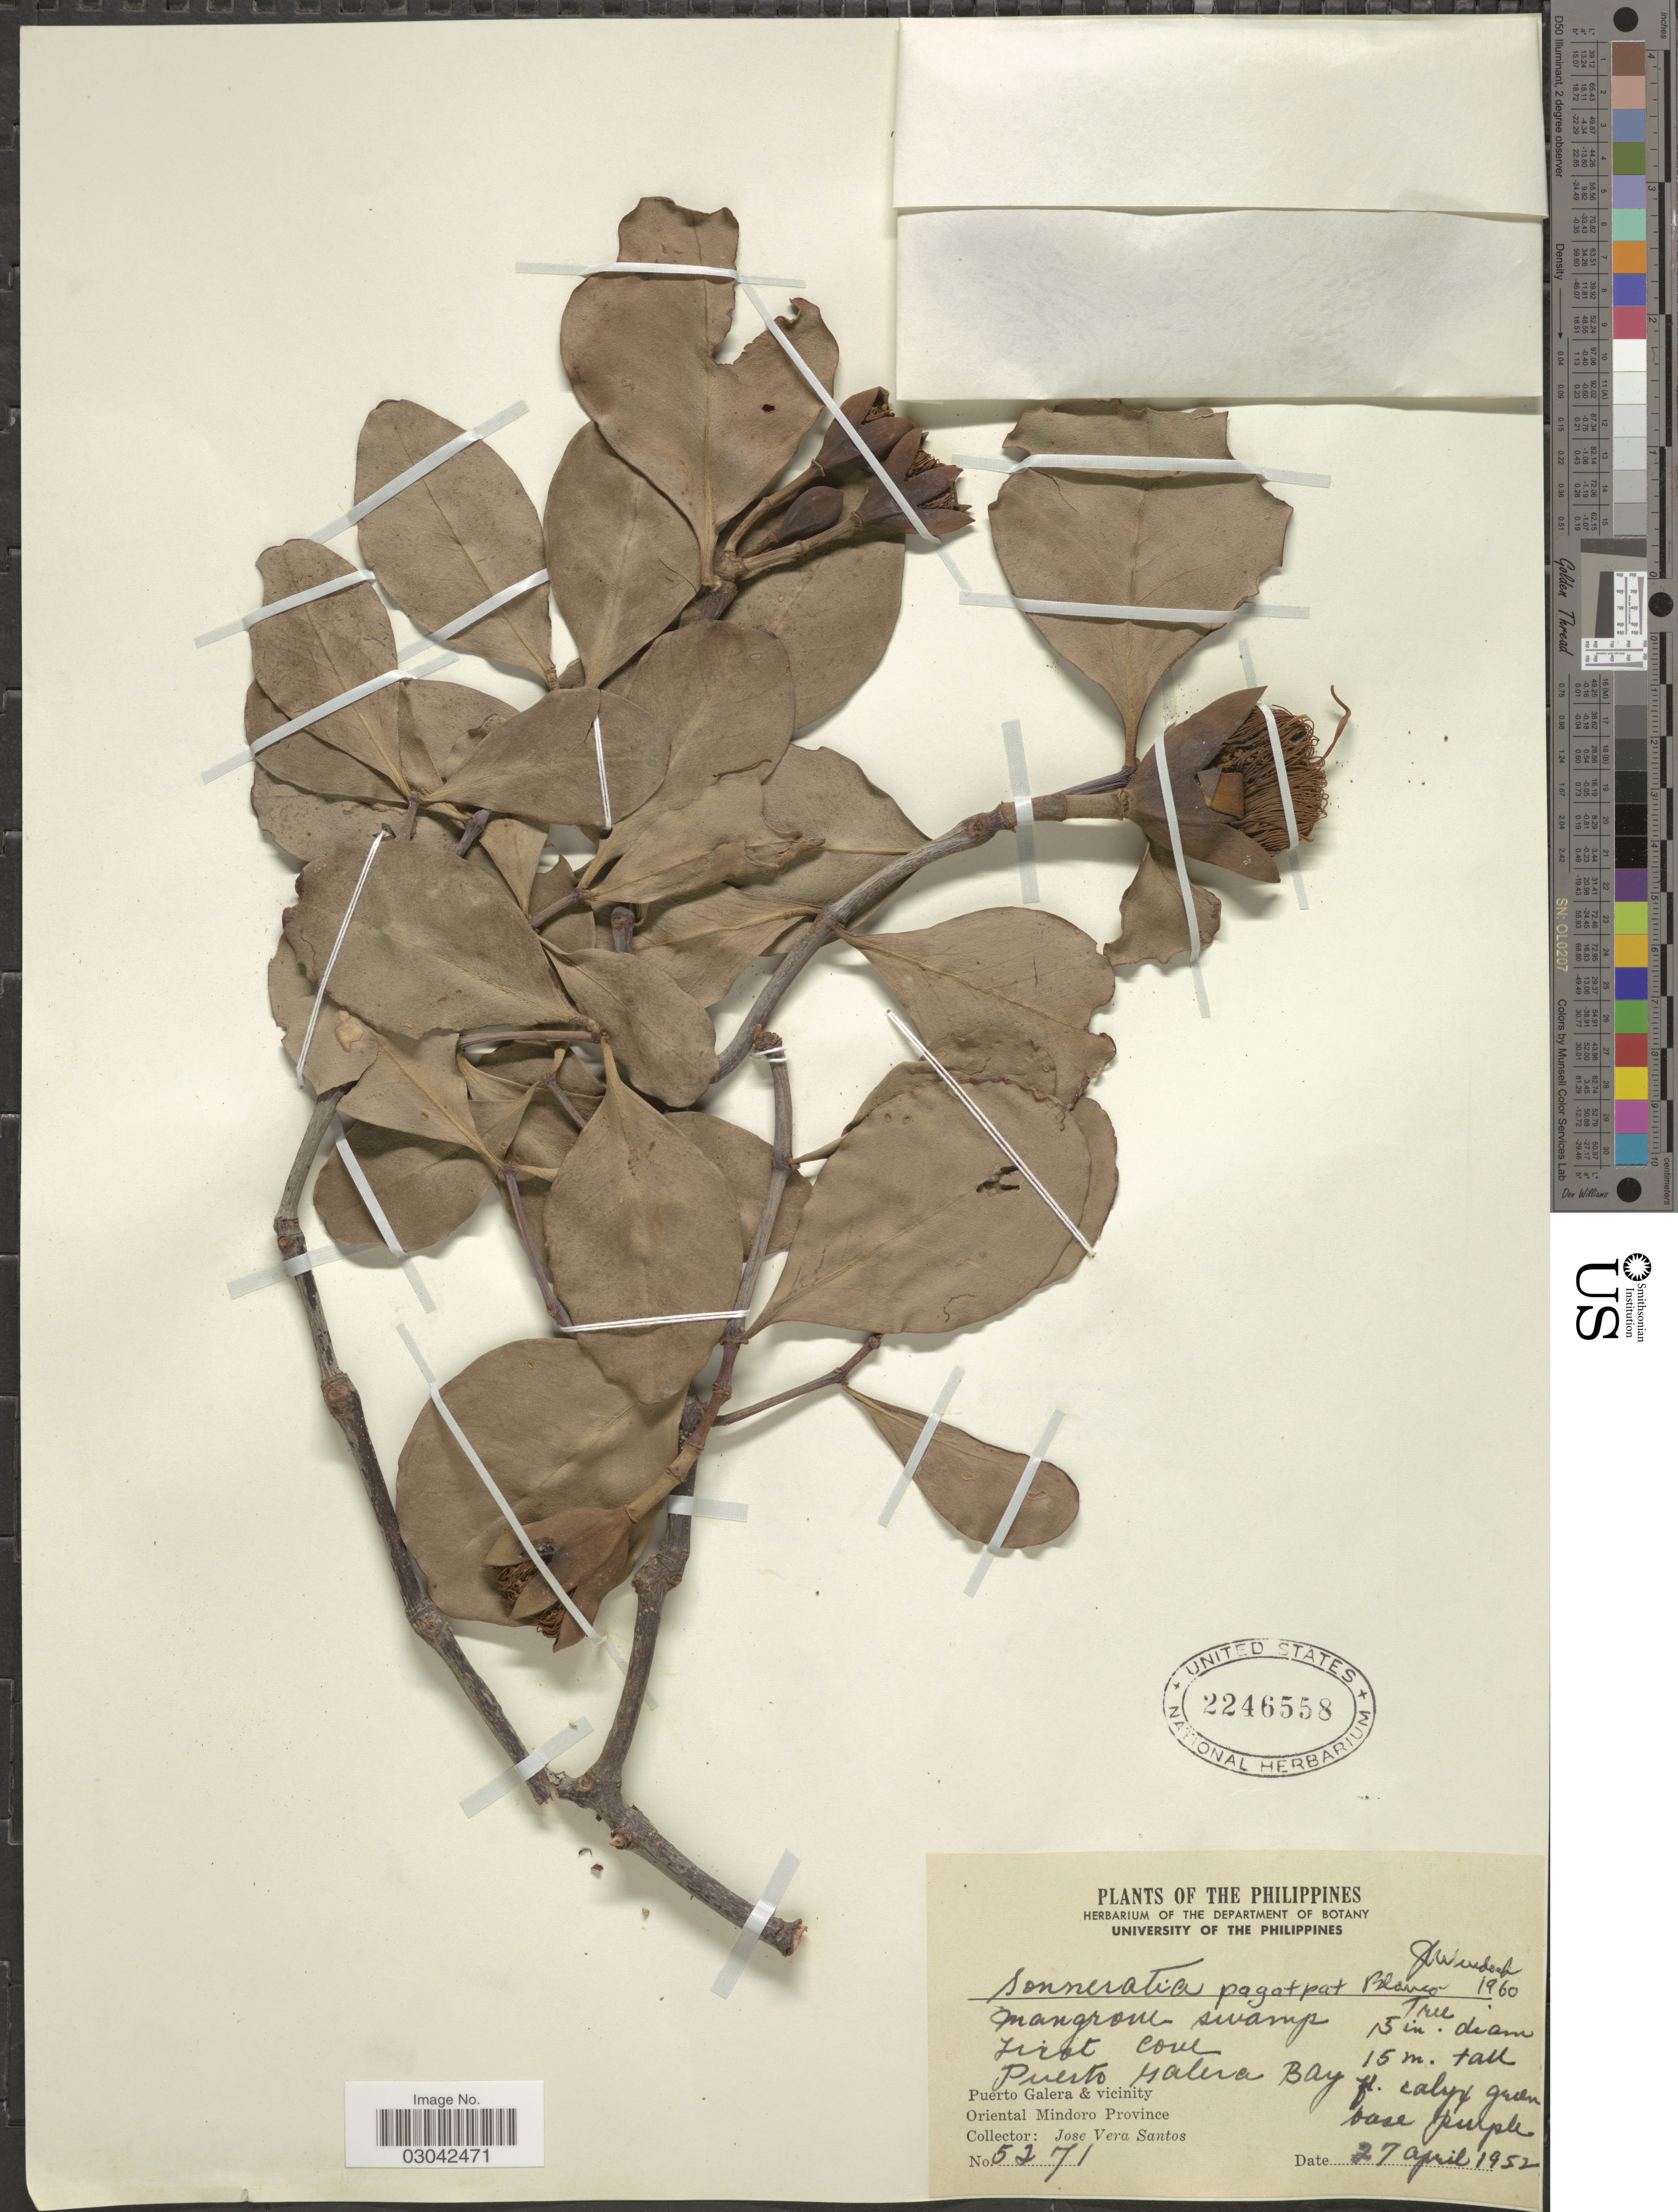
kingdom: Plantae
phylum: Tracheophyta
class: Magnoliopsida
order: Myrtales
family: Lythraceae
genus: Sonneratia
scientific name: Sonneratia pagatpat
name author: Blanco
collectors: J. Santos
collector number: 5271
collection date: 1952-04-27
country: Philippines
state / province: Mimaropa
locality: Puerto Galera Bay. Puerto Galera & vicinity. Oriental Mindoro Province.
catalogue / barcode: US 2246558